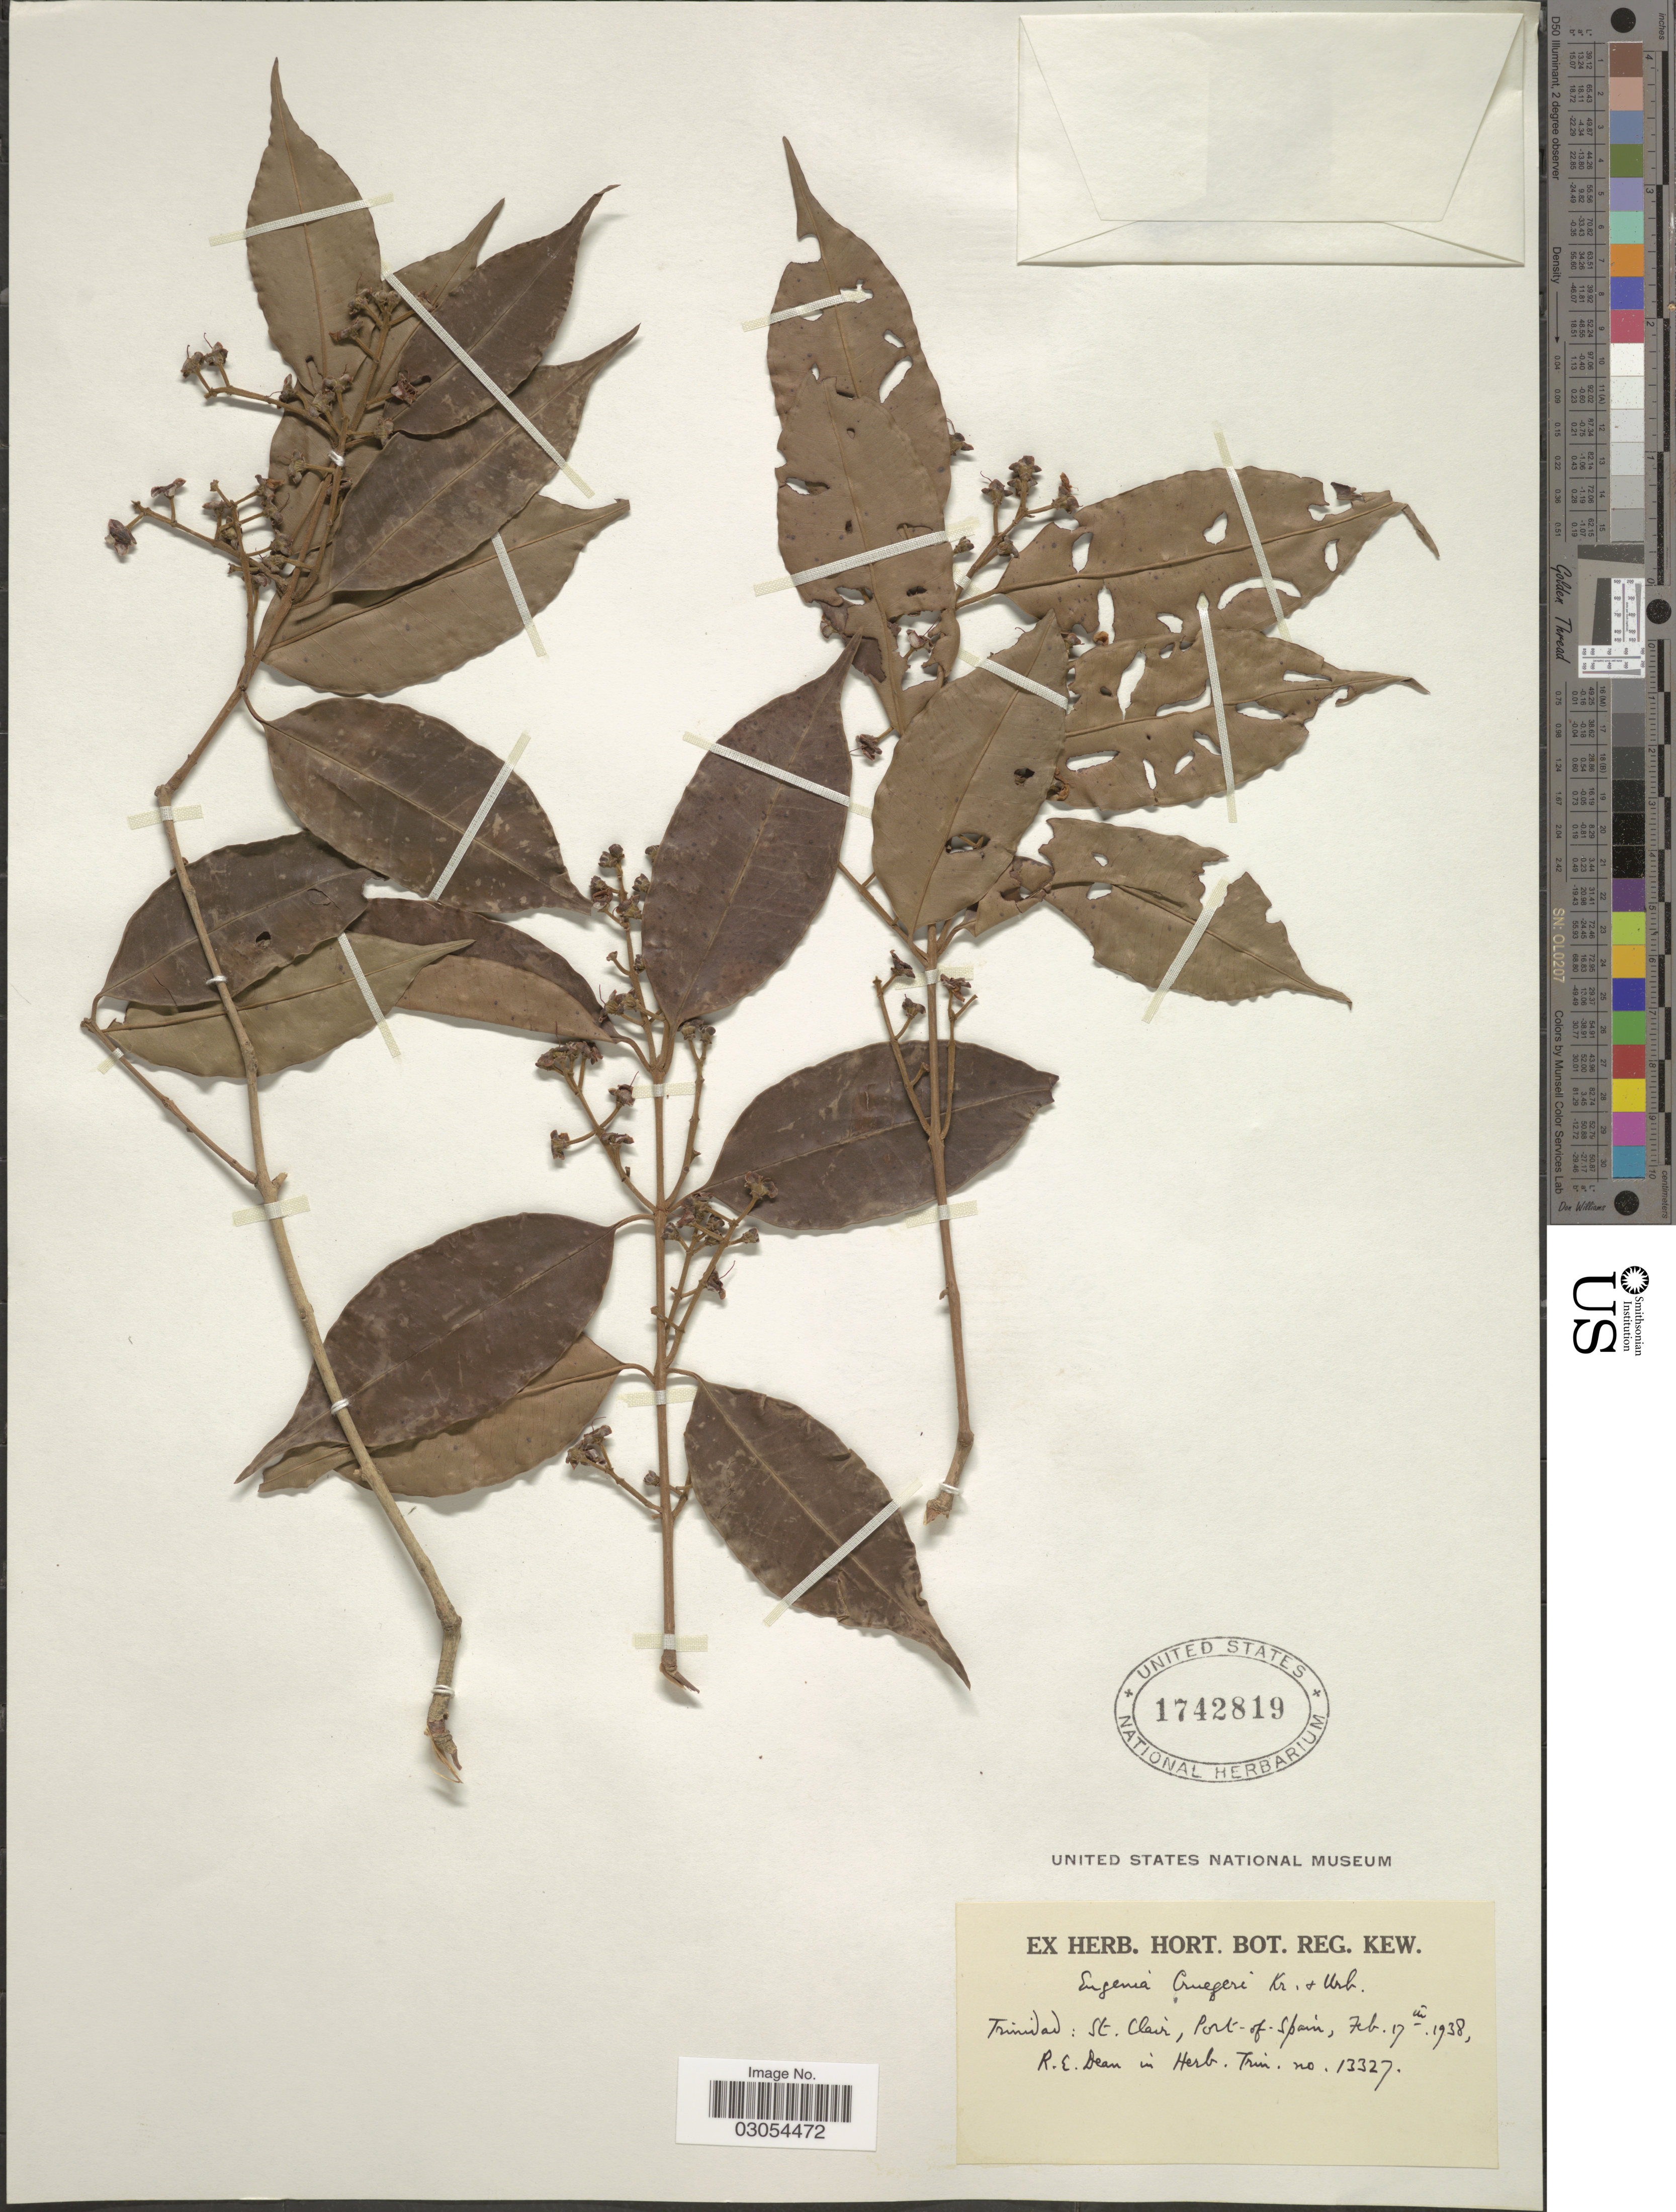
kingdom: Plantae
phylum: Tracheophyta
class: Magnoliopsida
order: Myrtales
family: Myrtaceae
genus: Eugenia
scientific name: Eugenia limbosa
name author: O. Berg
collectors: R. Dean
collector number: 13327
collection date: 1938-02-17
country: Trinidad and Tobago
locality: Trinidad: St. Claire, Port-of-Spain. in Herb. Trin.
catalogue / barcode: US 1742819